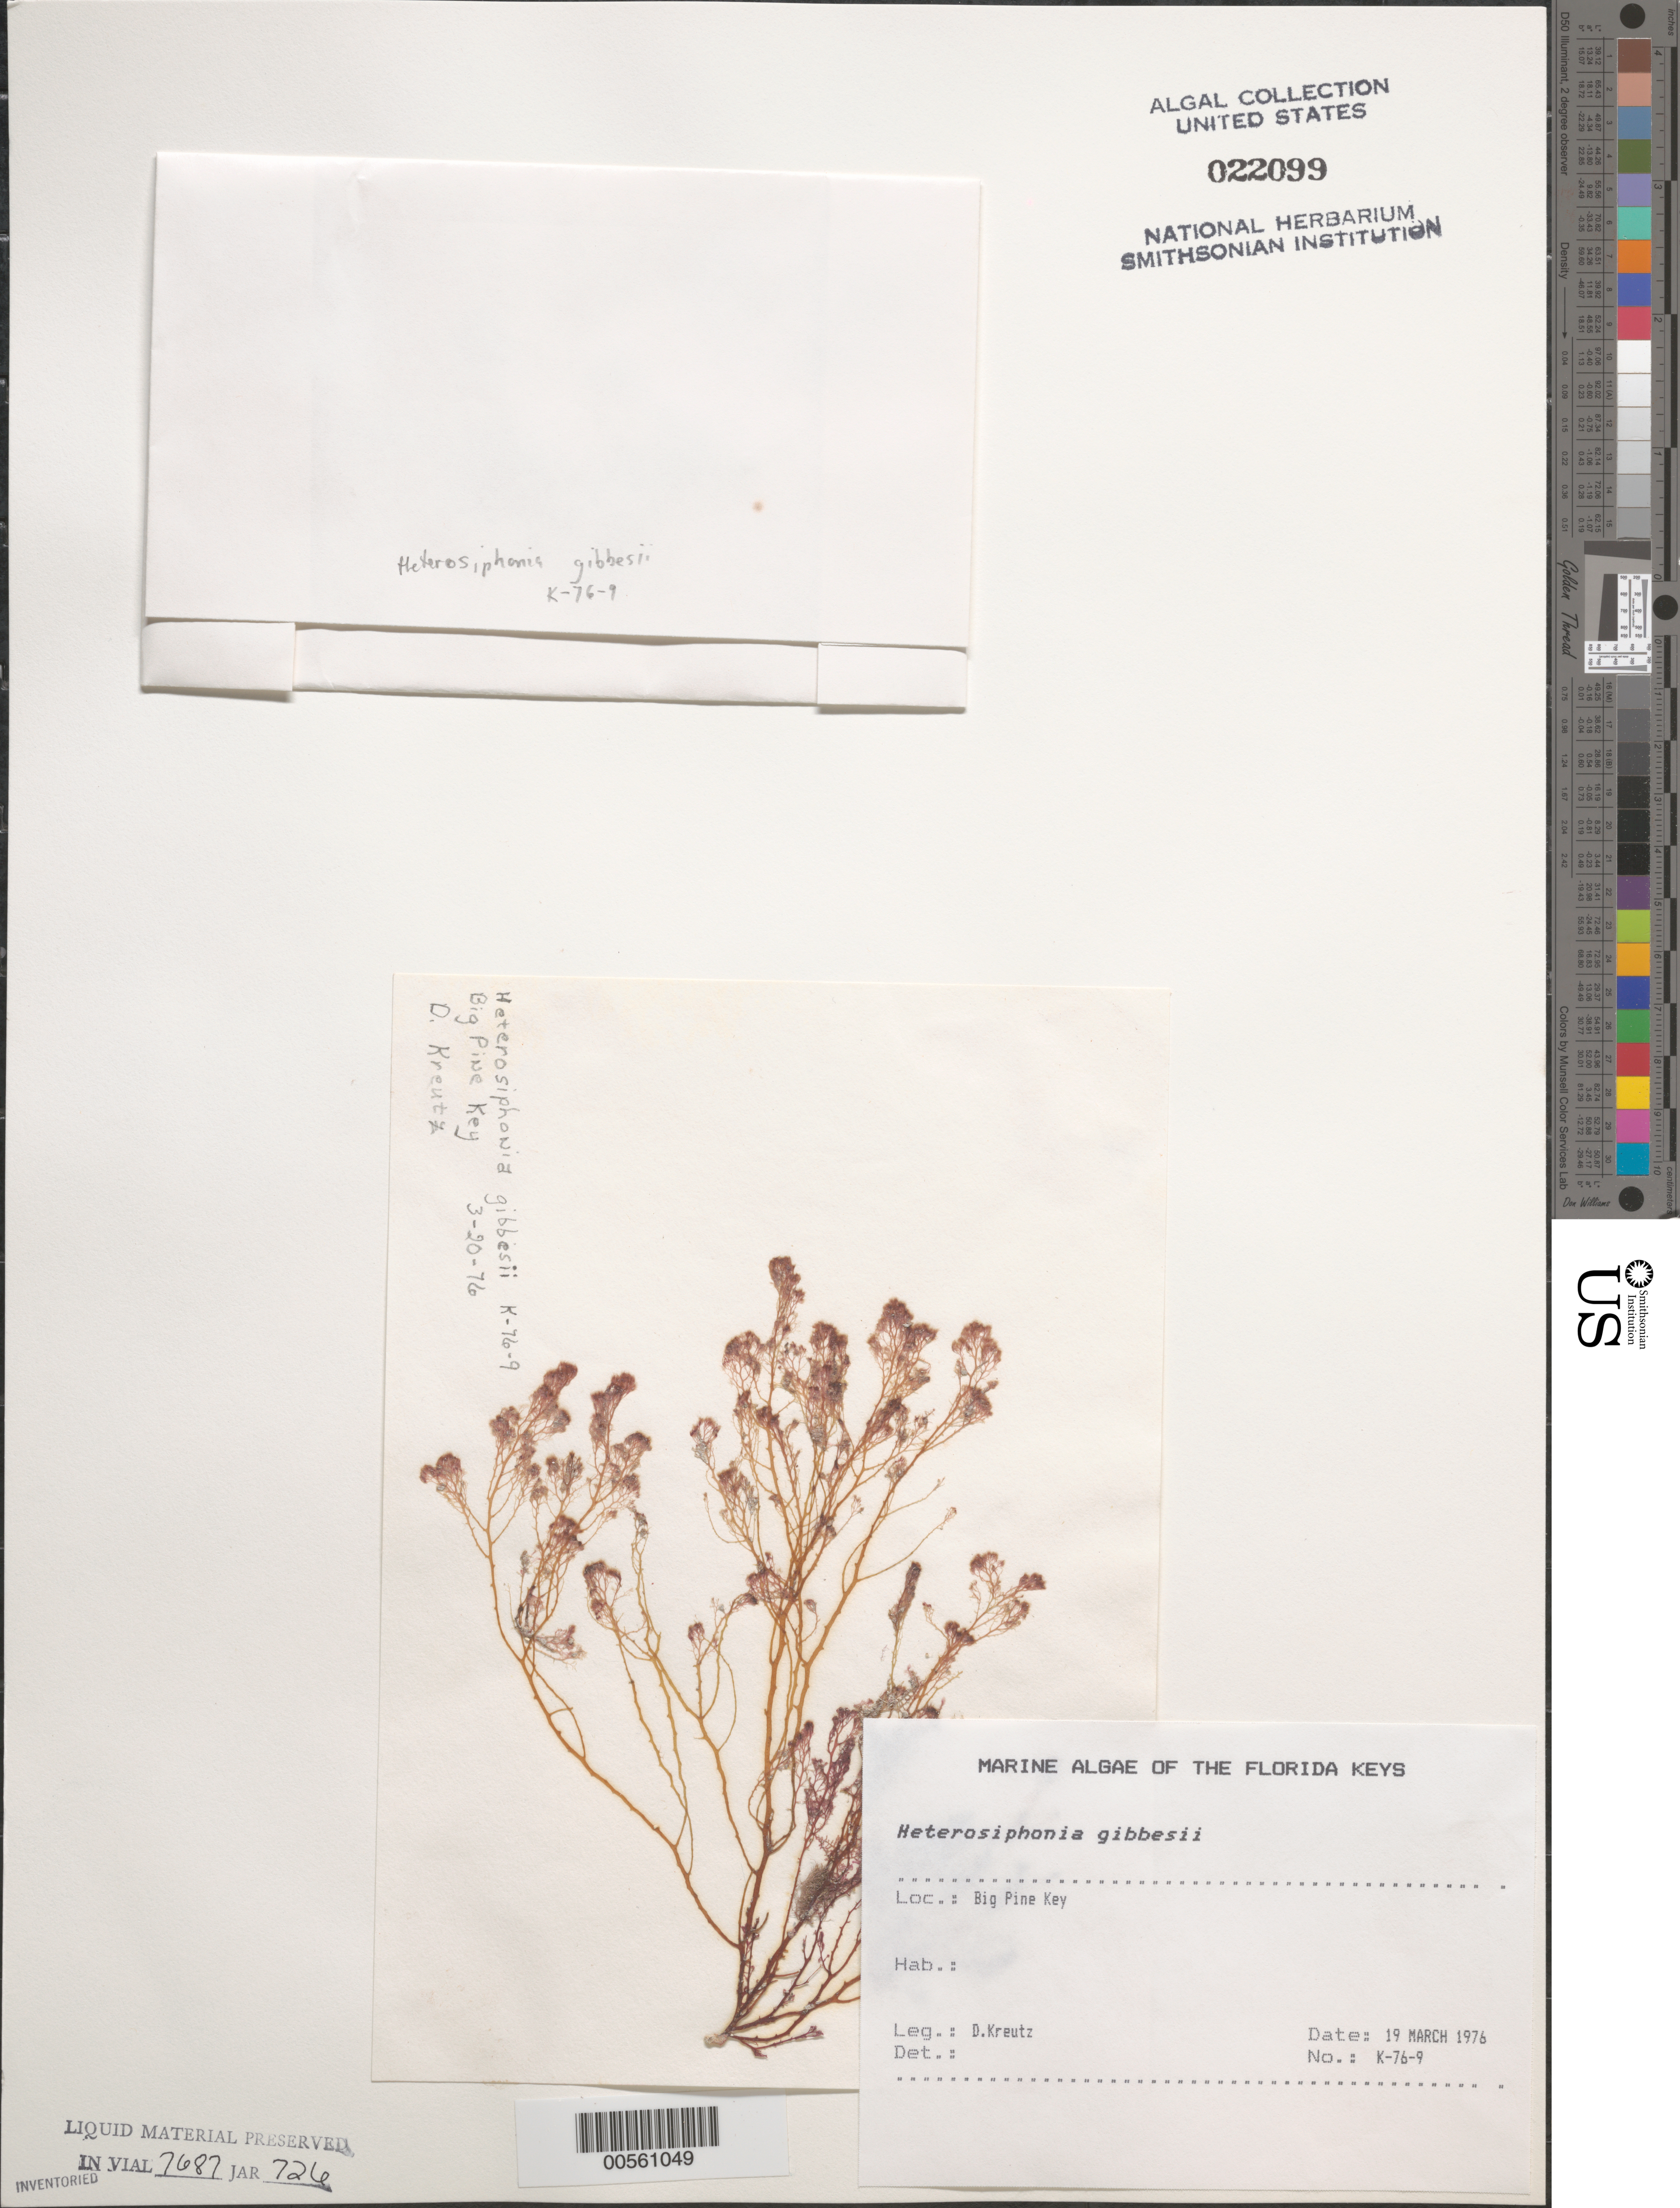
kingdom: Plantae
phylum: Rhodophyta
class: Florideophyceae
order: Ceramiales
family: Dasyaceae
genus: Heterosiphonia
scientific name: Heterosiphonia gibbesii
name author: (Harv.)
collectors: D. Kreutz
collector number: K-76-9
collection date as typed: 19 Mar 1976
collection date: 1976-03-19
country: United States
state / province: Florida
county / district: Monroe County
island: Big Pine Key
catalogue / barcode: US 22099